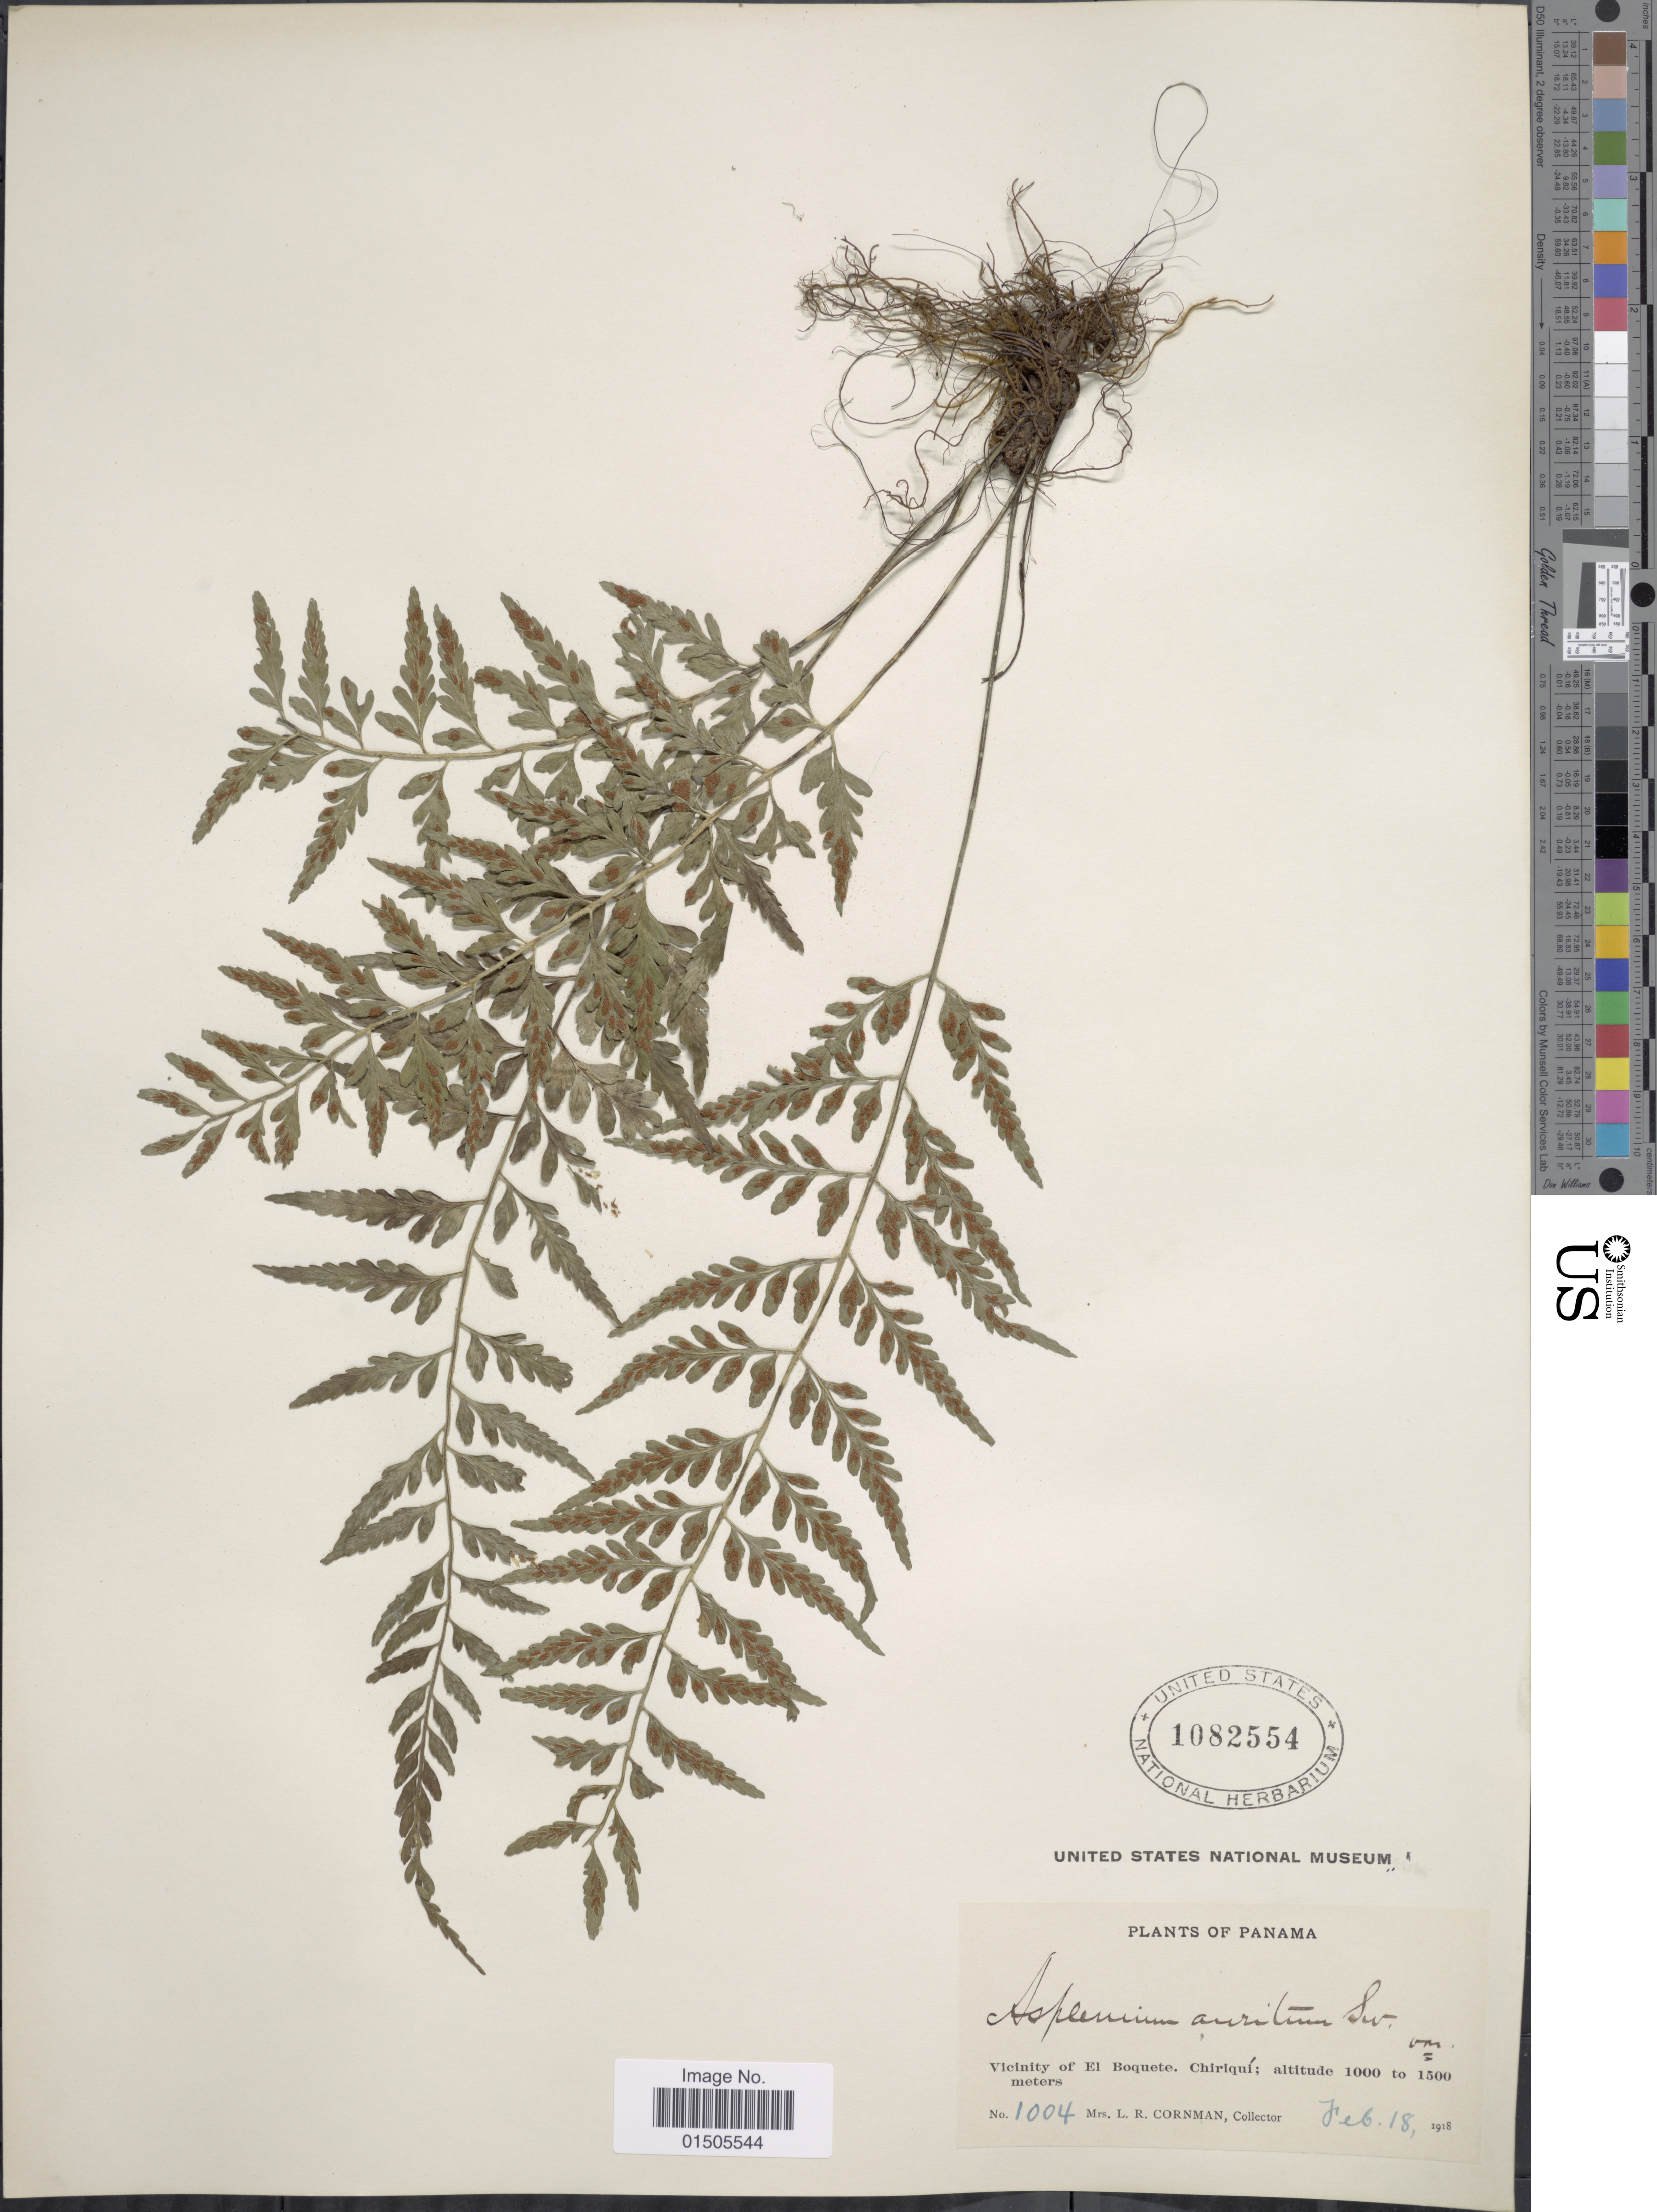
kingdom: Plantae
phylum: Tracheophyta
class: Polypodiopsida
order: Polypodiales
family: Aspleniaceae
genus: Asplenium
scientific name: Asplenium auritum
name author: Sw.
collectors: L. Cornman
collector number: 1004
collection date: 1918-02-18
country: Panama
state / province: Chiriqui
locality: Vicinity of El Boquete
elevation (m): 1000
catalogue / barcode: US 1082554